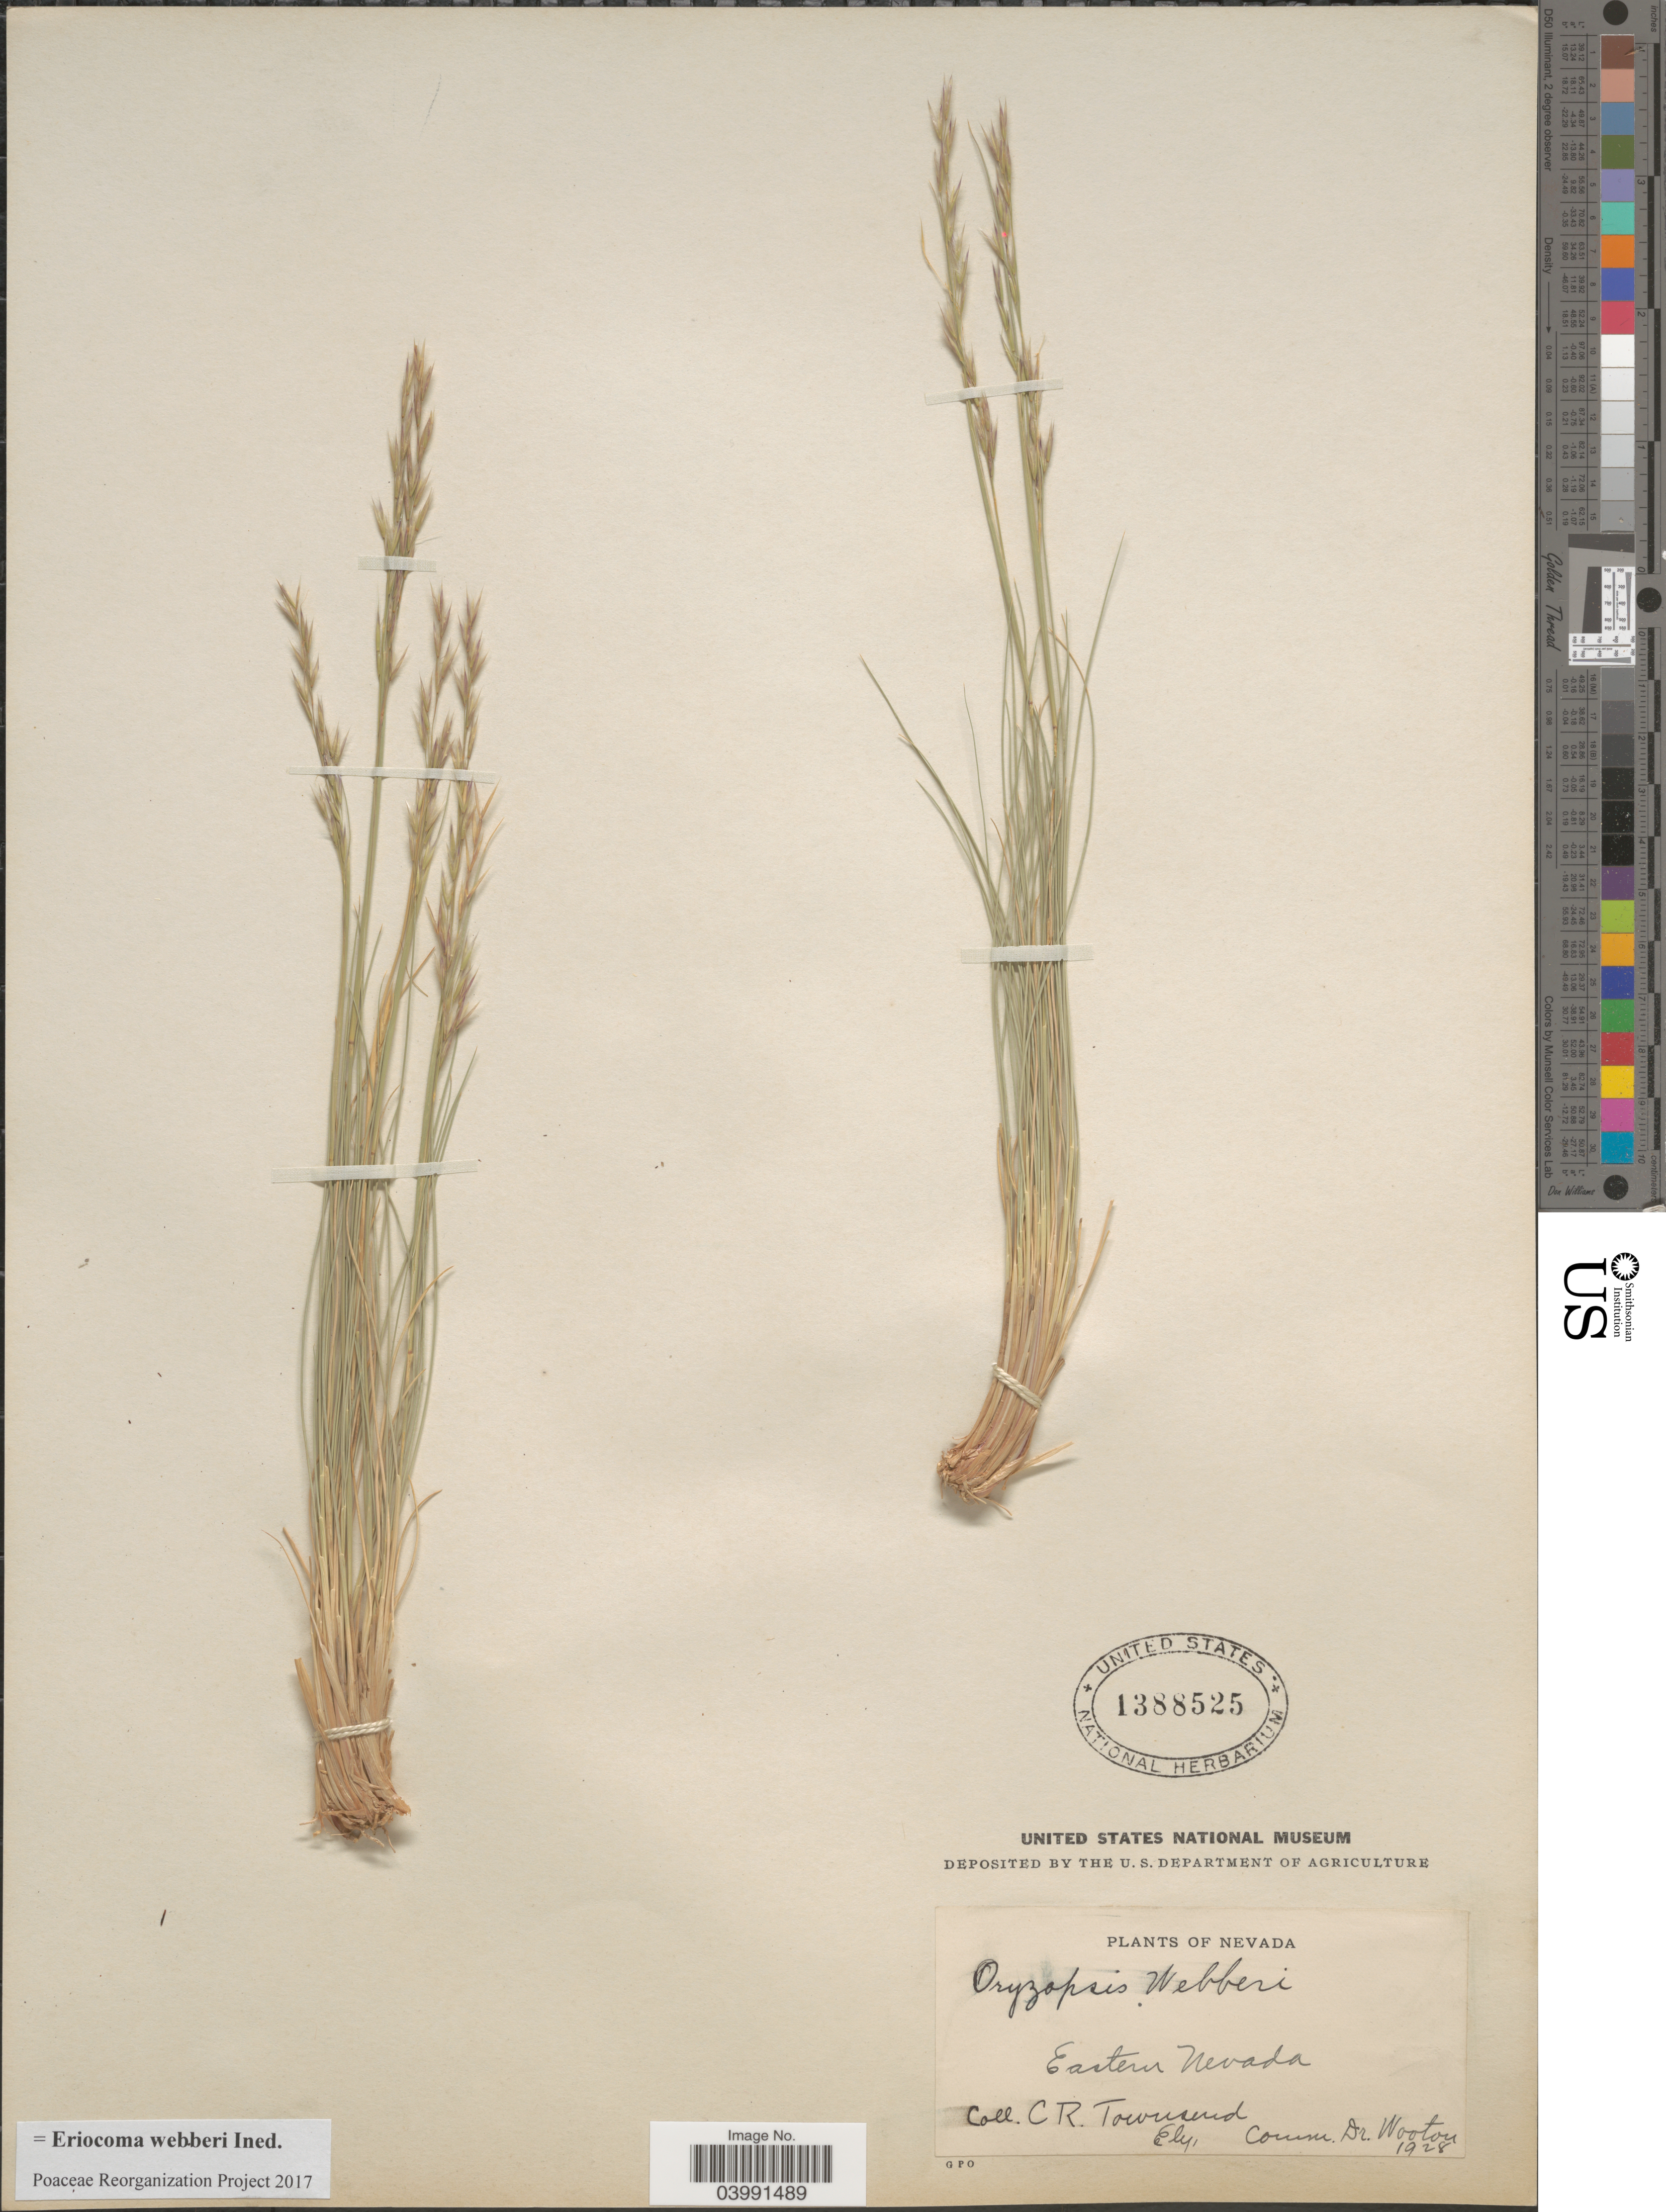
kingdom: Plantae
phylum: Tracheophyta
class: Liliopsida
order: Poales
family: Poaceae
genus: Eriocoma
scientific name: Eriocoma webberi ined.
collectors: C. Townsend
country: United States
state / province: Nevada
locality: Eastern Nevada.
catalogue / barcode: US 1388525